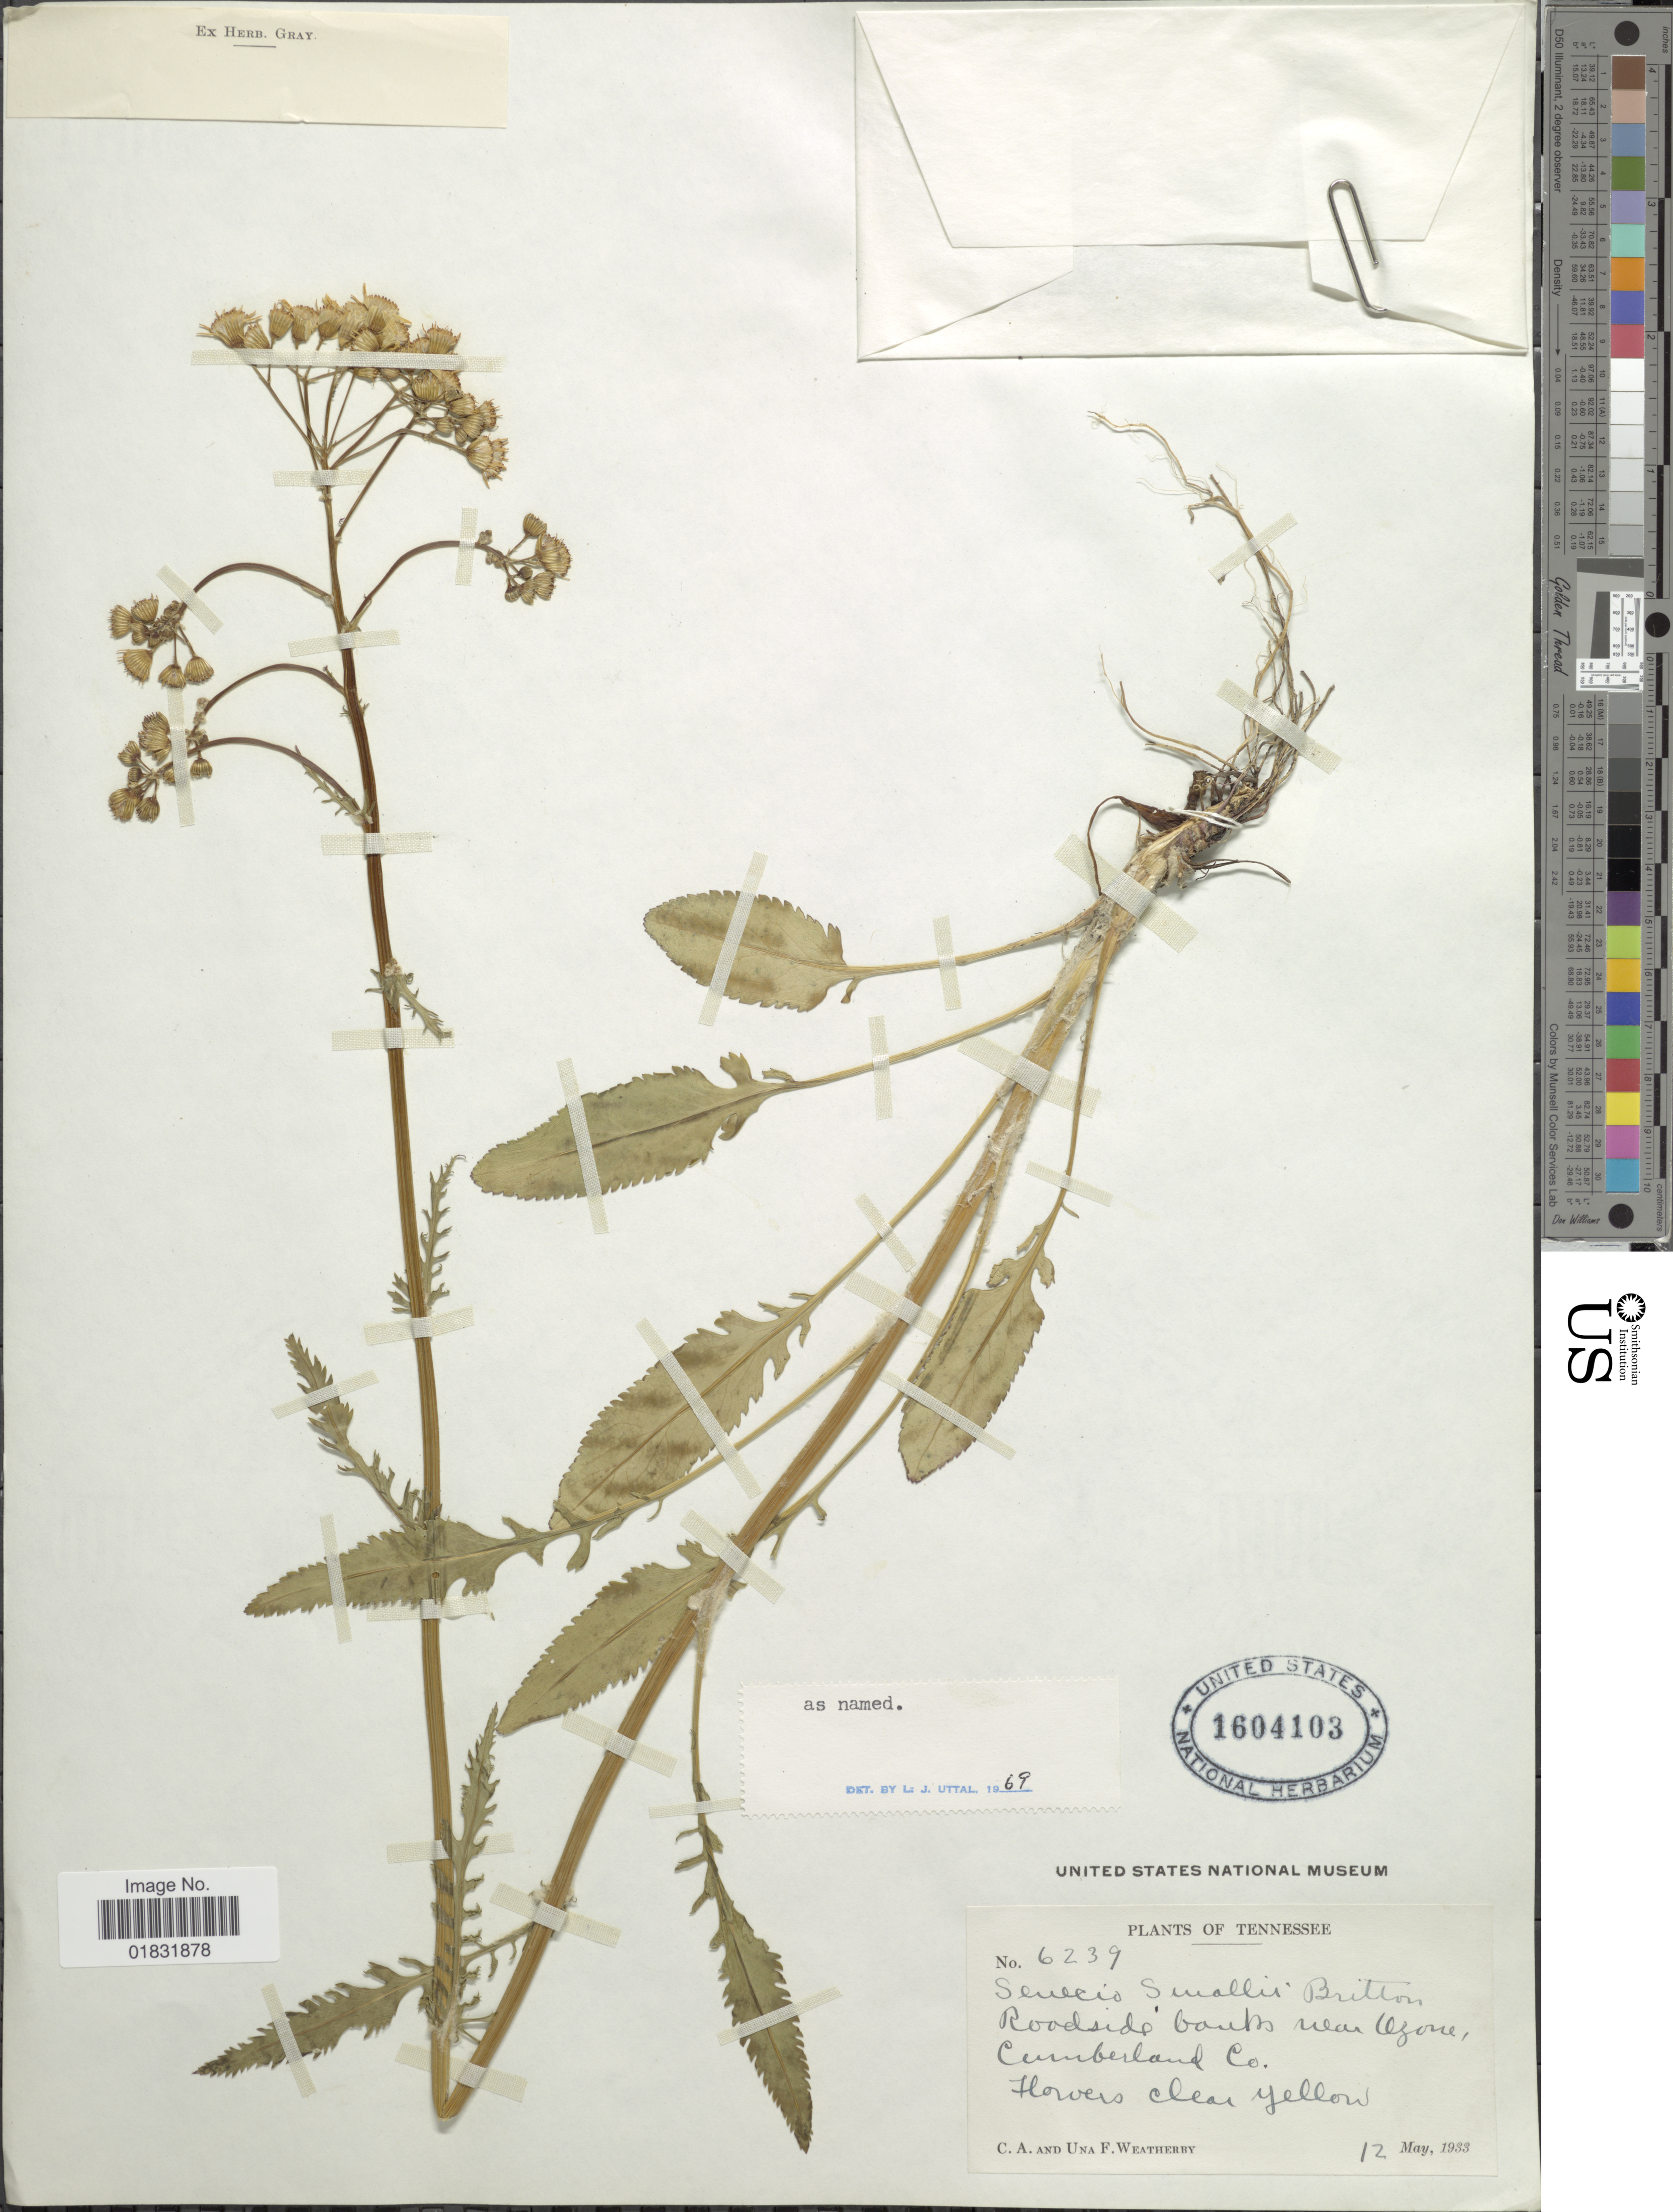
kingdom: Plantae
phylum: Tracheophyta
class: Magnoliopsida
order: Asterales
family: Asteraceae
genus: Packera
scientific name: Packera smallii Britton comb ined.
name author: Britton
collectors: C. A. Weatherby & U. Weatherby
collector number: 6239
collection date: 1933-05-12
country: United States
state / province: Tennessee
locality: Roadside banks near Ozone, Cumberland Co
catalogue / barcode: US 1604103